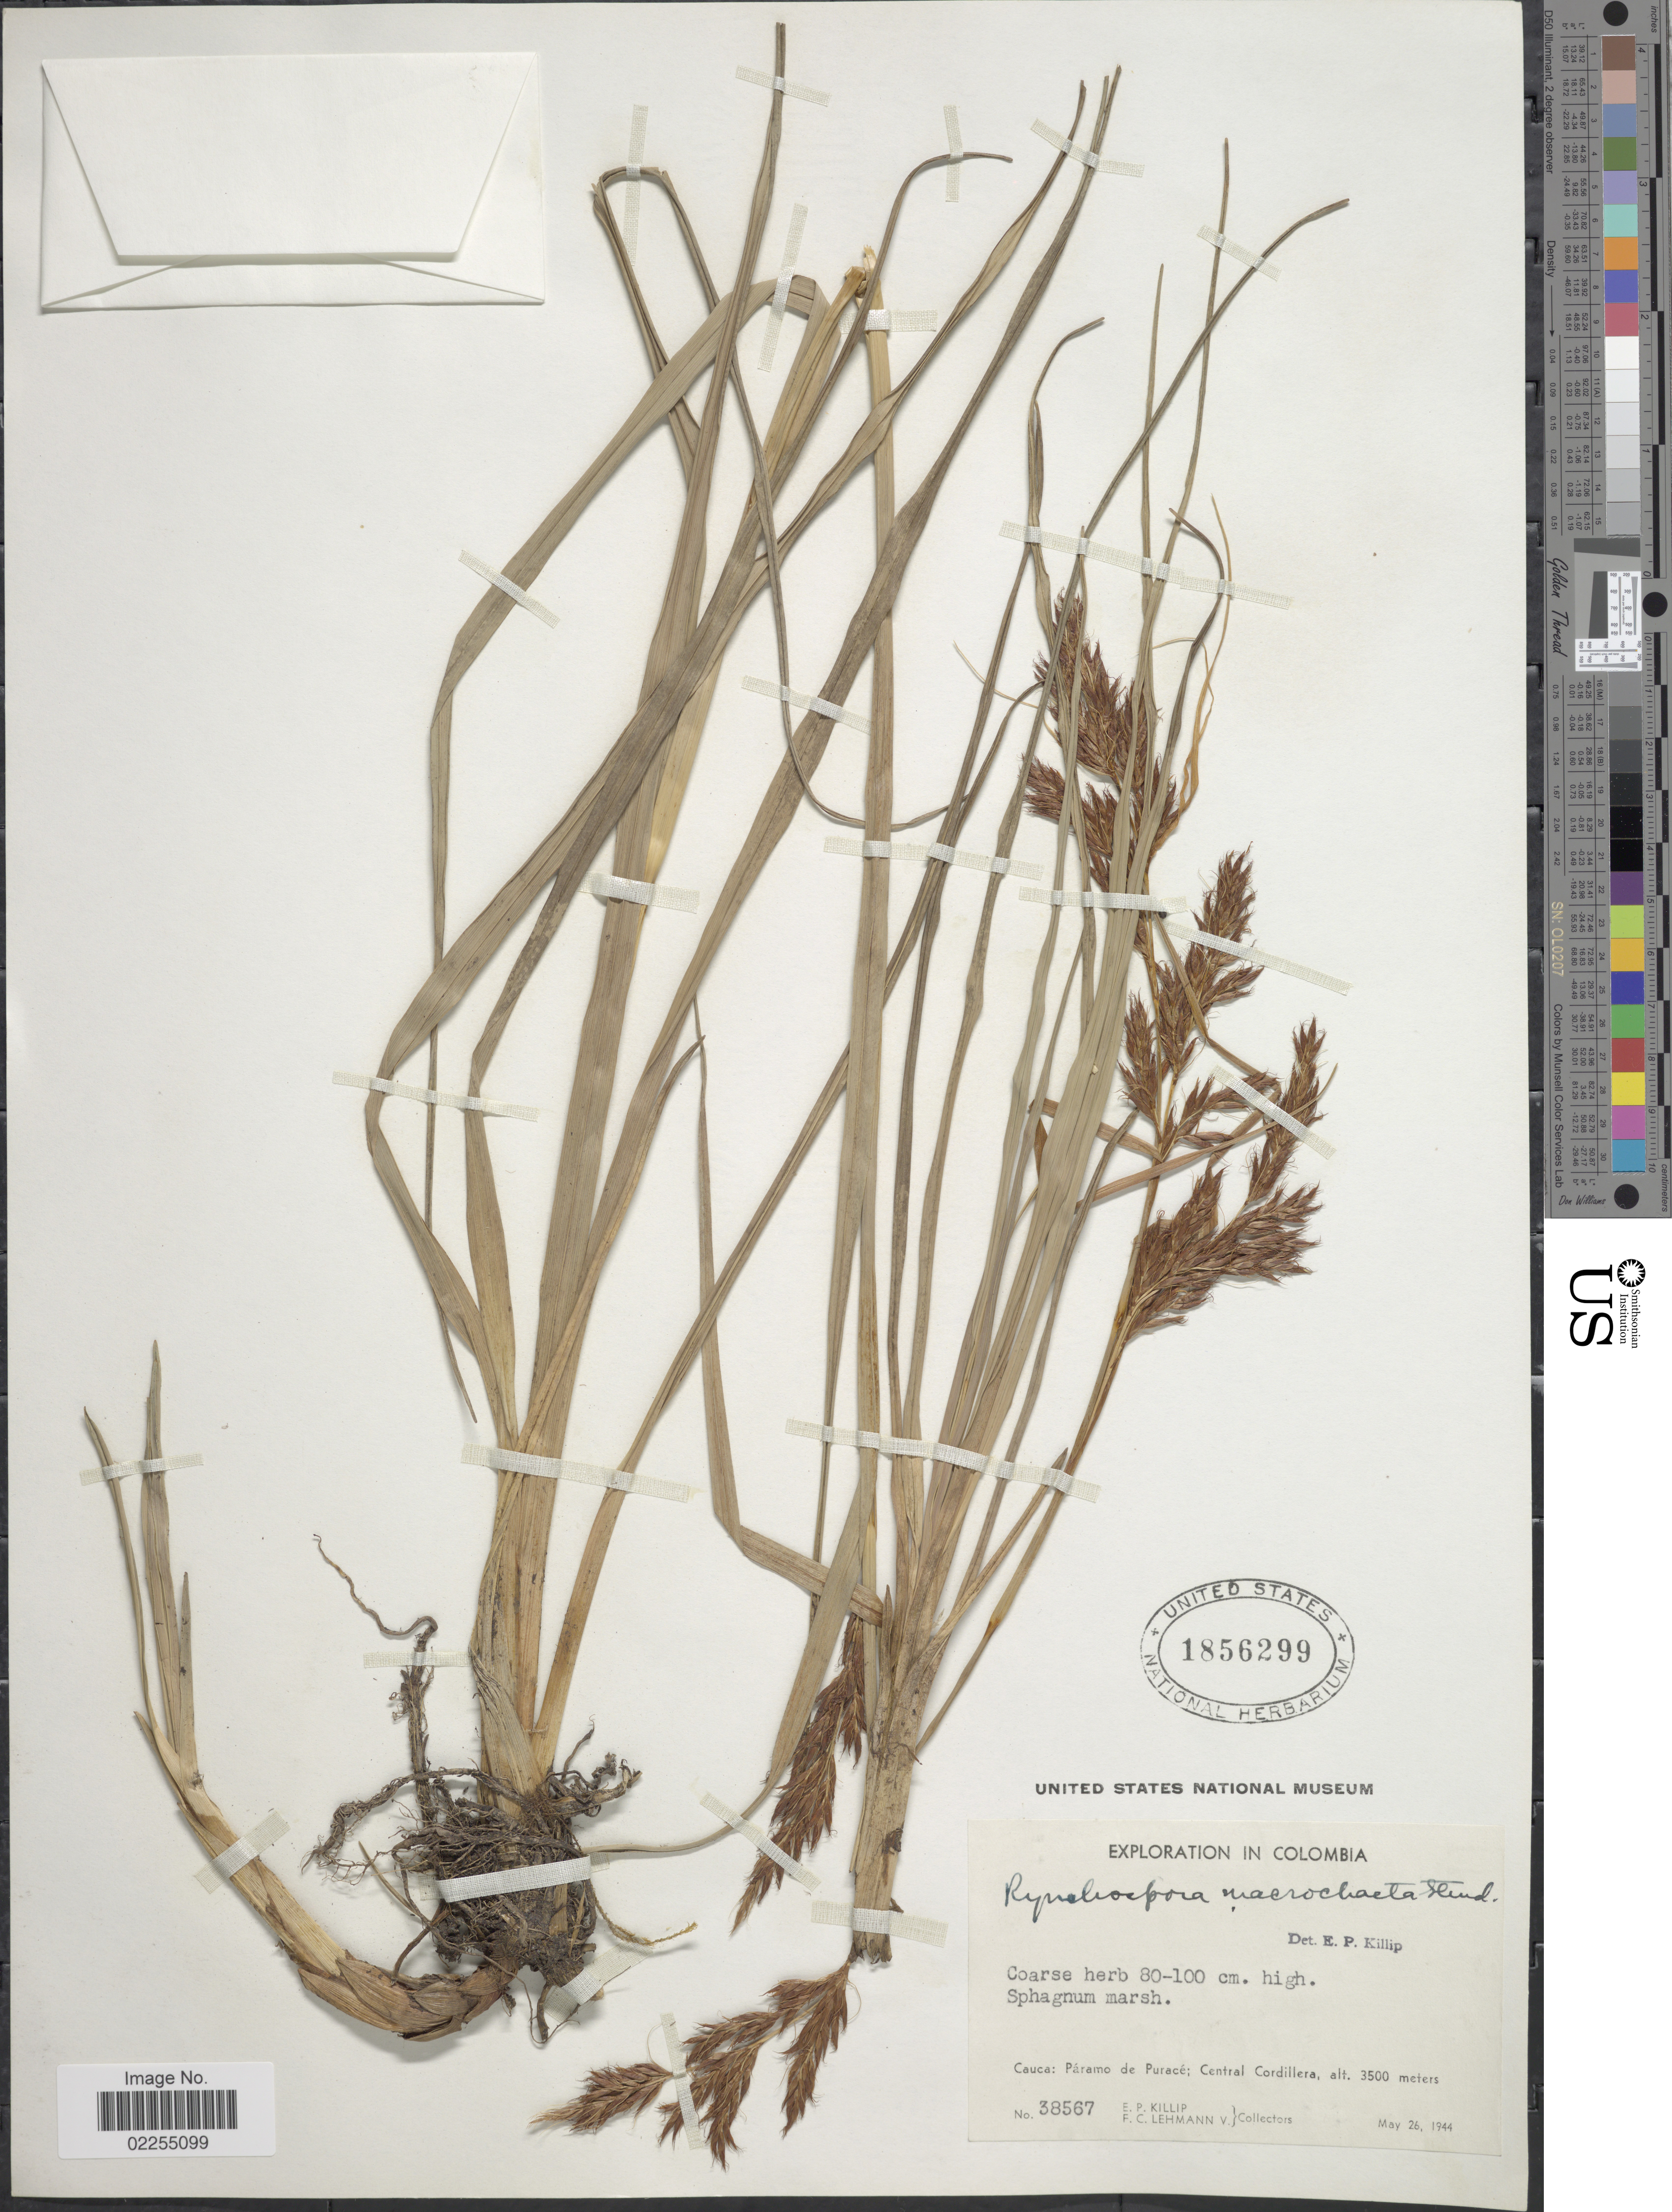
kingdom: Plantae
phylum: Tracheophyta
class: Liliopsida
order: Poales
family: Cyperaceae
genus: Rhynchospora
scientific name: Rhynchospora macrochaeta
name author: Steud. ex Boeckeler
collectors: E. P. Killip & F. Lehmann v.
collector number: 38567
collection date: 1944-05-26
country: Colombia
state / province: Cauca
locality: Paramo de Purace: Central Cordillera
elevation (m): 3500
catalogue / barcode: US 1856299